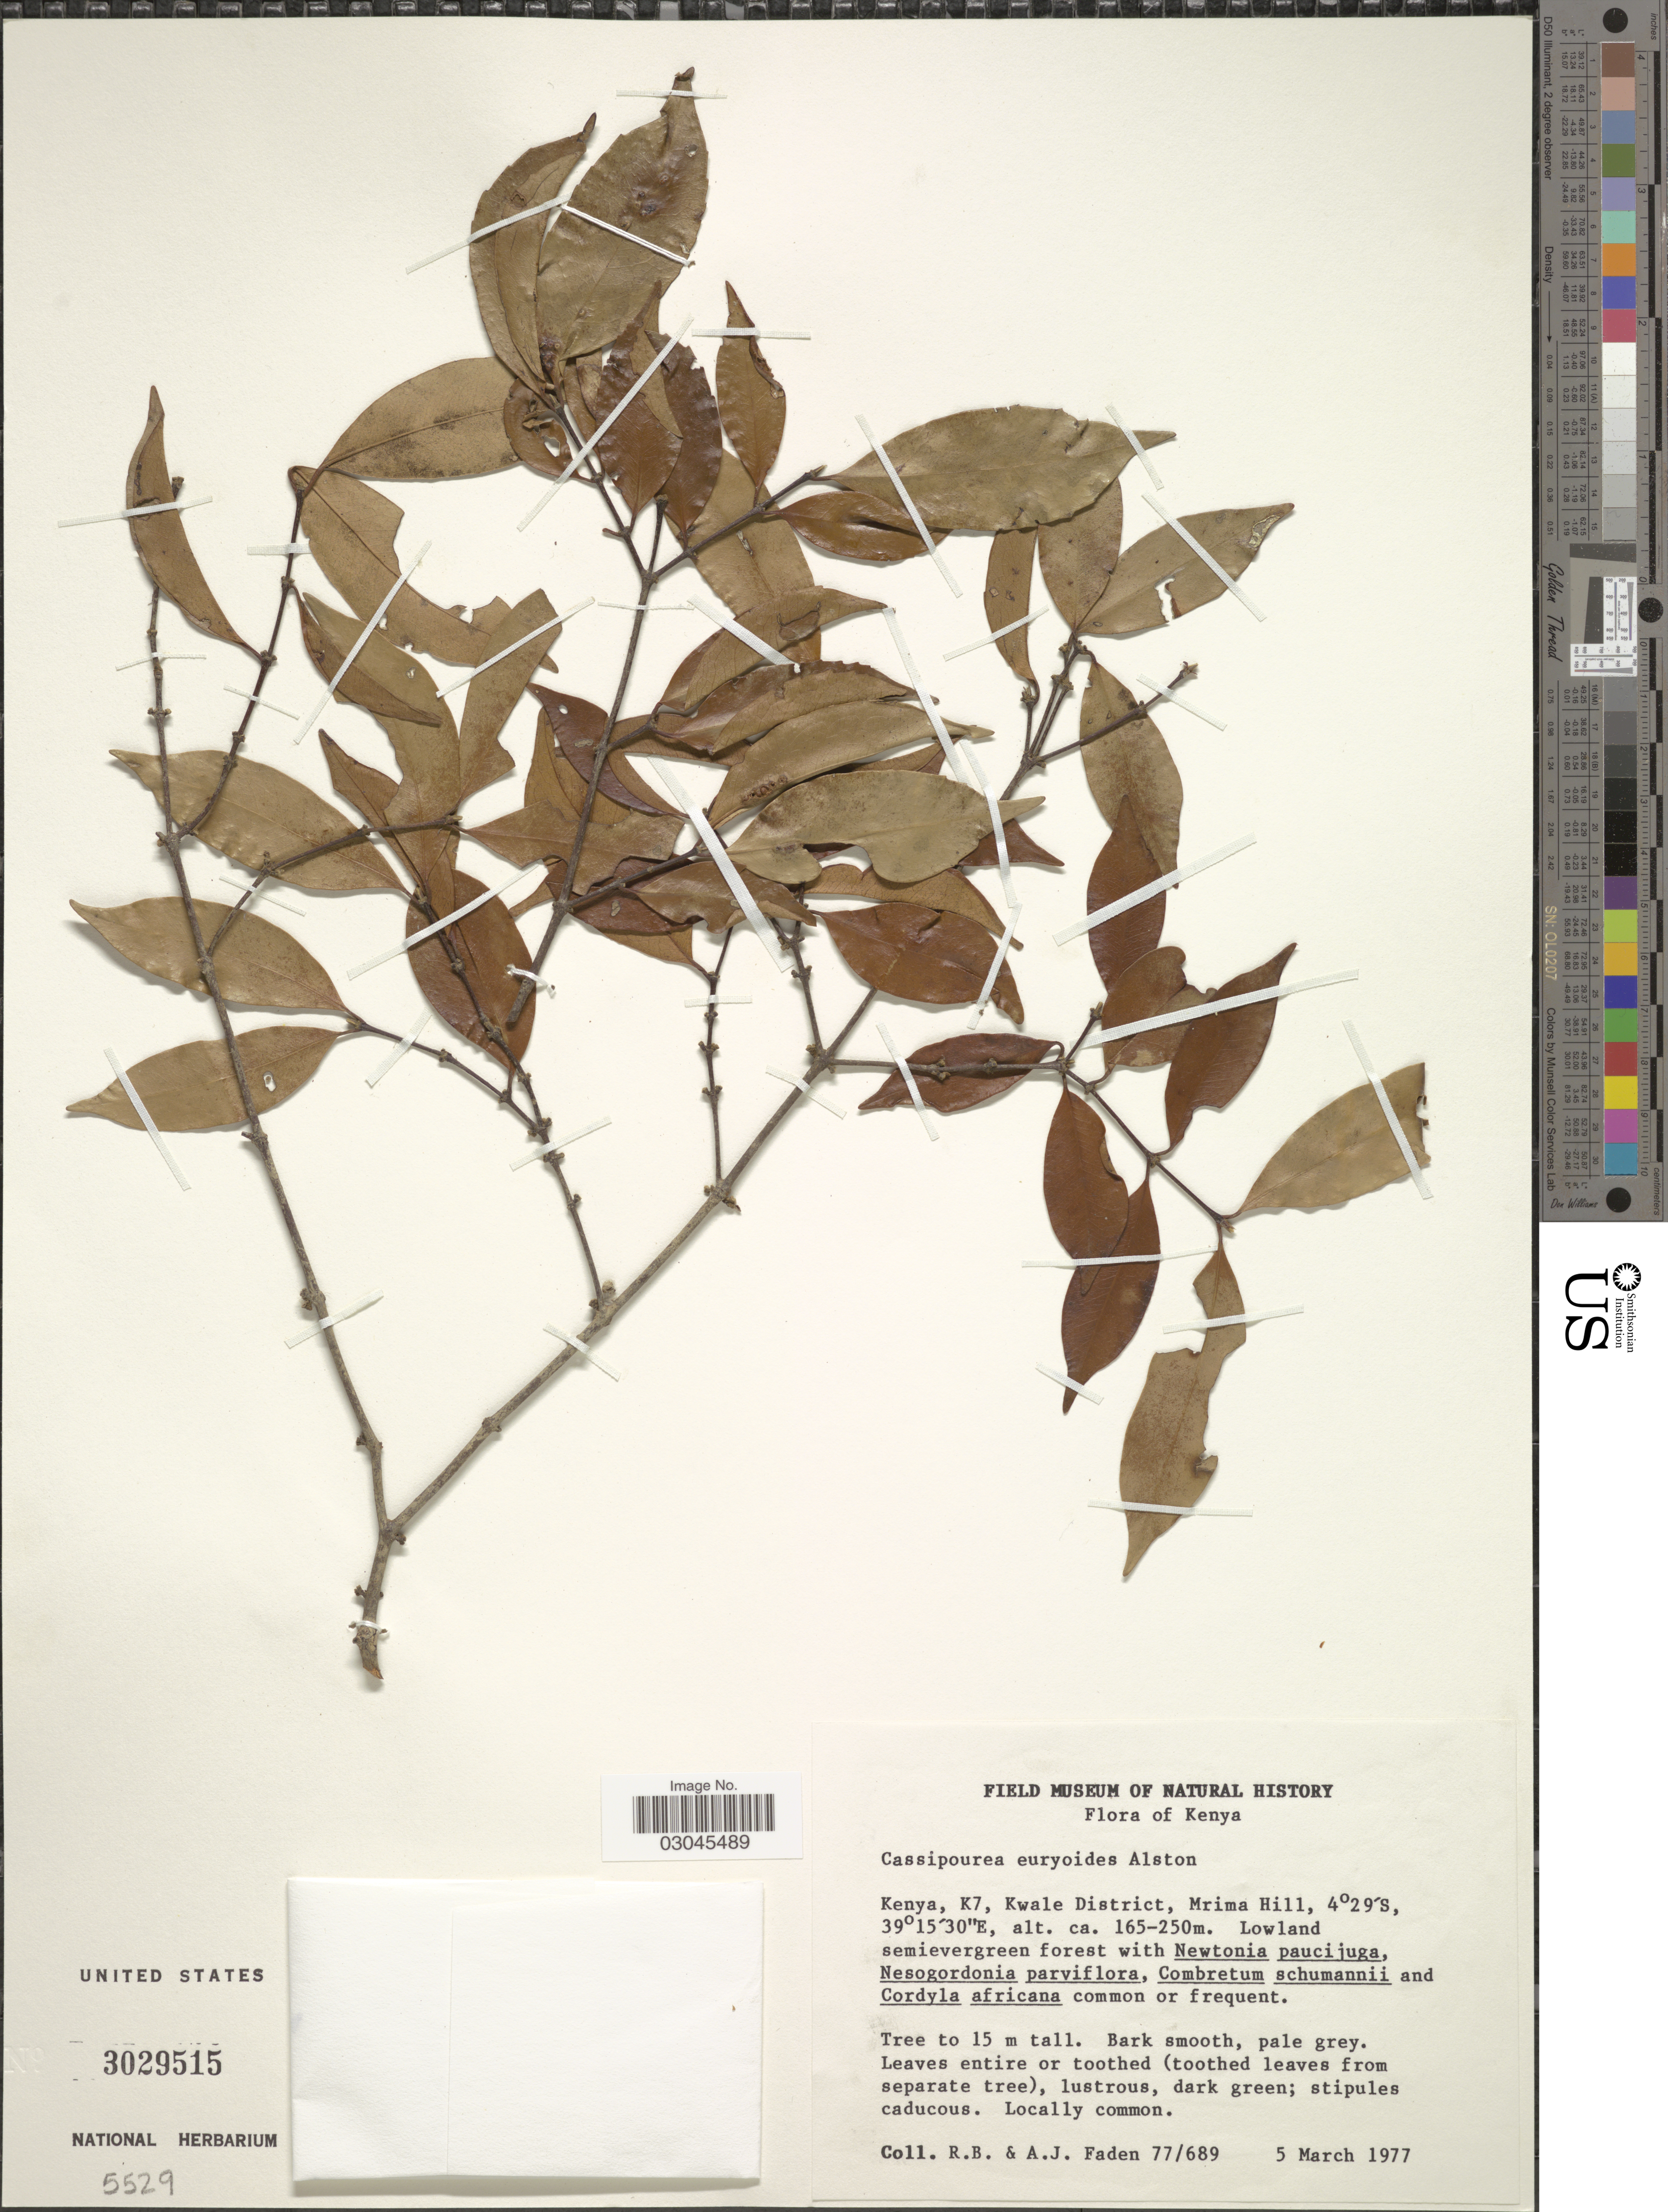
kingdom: Plantae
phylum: Tracheophyta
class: Magnoliopsida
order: Malpighiales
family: Rhizophoraceae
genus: Cassipourea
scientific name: Cassipourea euryoides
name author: Alston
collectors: R. B. Faden & A. J. Faden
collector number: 77/689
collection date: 1977-03-05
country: Kenya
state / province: Kwale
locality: K7, Kwale District, Mrima Hill.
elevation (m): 165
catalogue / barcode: US 3029515